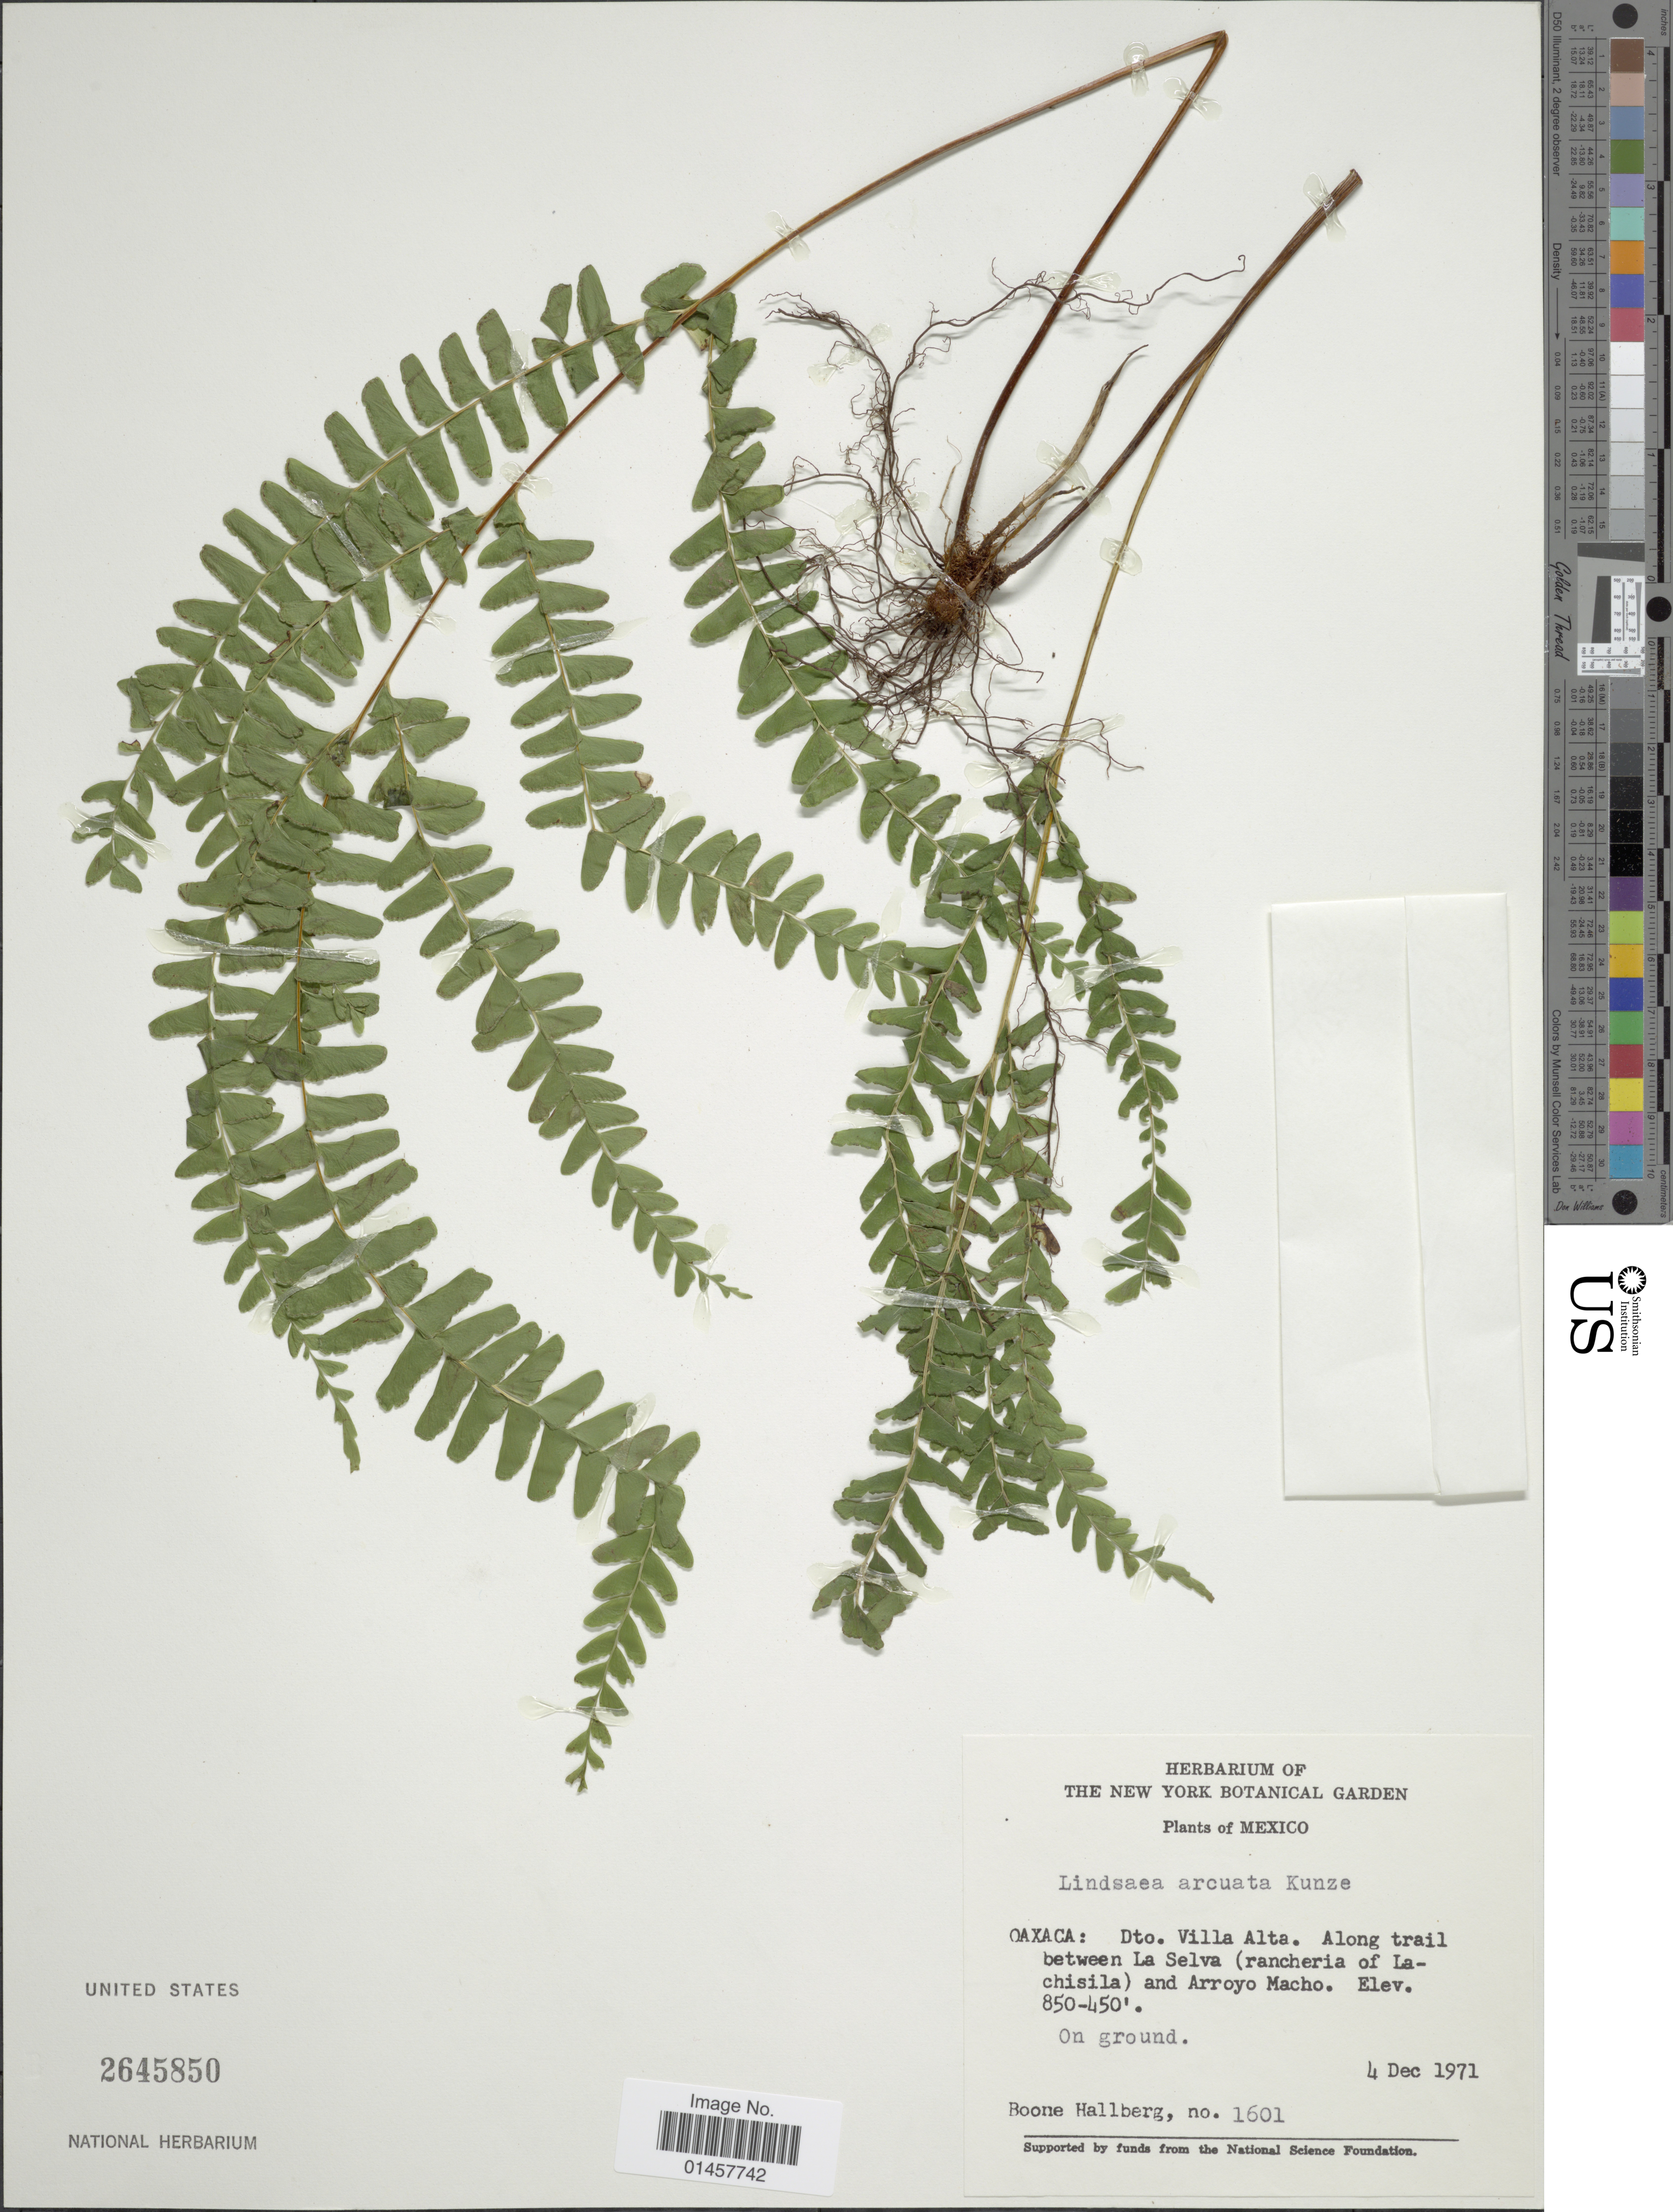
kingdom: Plantae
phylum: Tracheophyta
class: Polypodiopsida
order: Polypodiales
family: Lindsaeaceae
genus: Lindsaea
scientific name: Lindsaea arcuata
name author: Kunze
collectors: B. Hallberg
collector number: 1601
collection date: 1971-12-04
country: Mexico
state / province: Oaxaca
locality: Oaxaca: Dto. Villa Alta, along trail between La Selva(rancheria of La Chisila) and Arroyo Macho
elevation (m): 137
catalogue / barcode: US 2645850